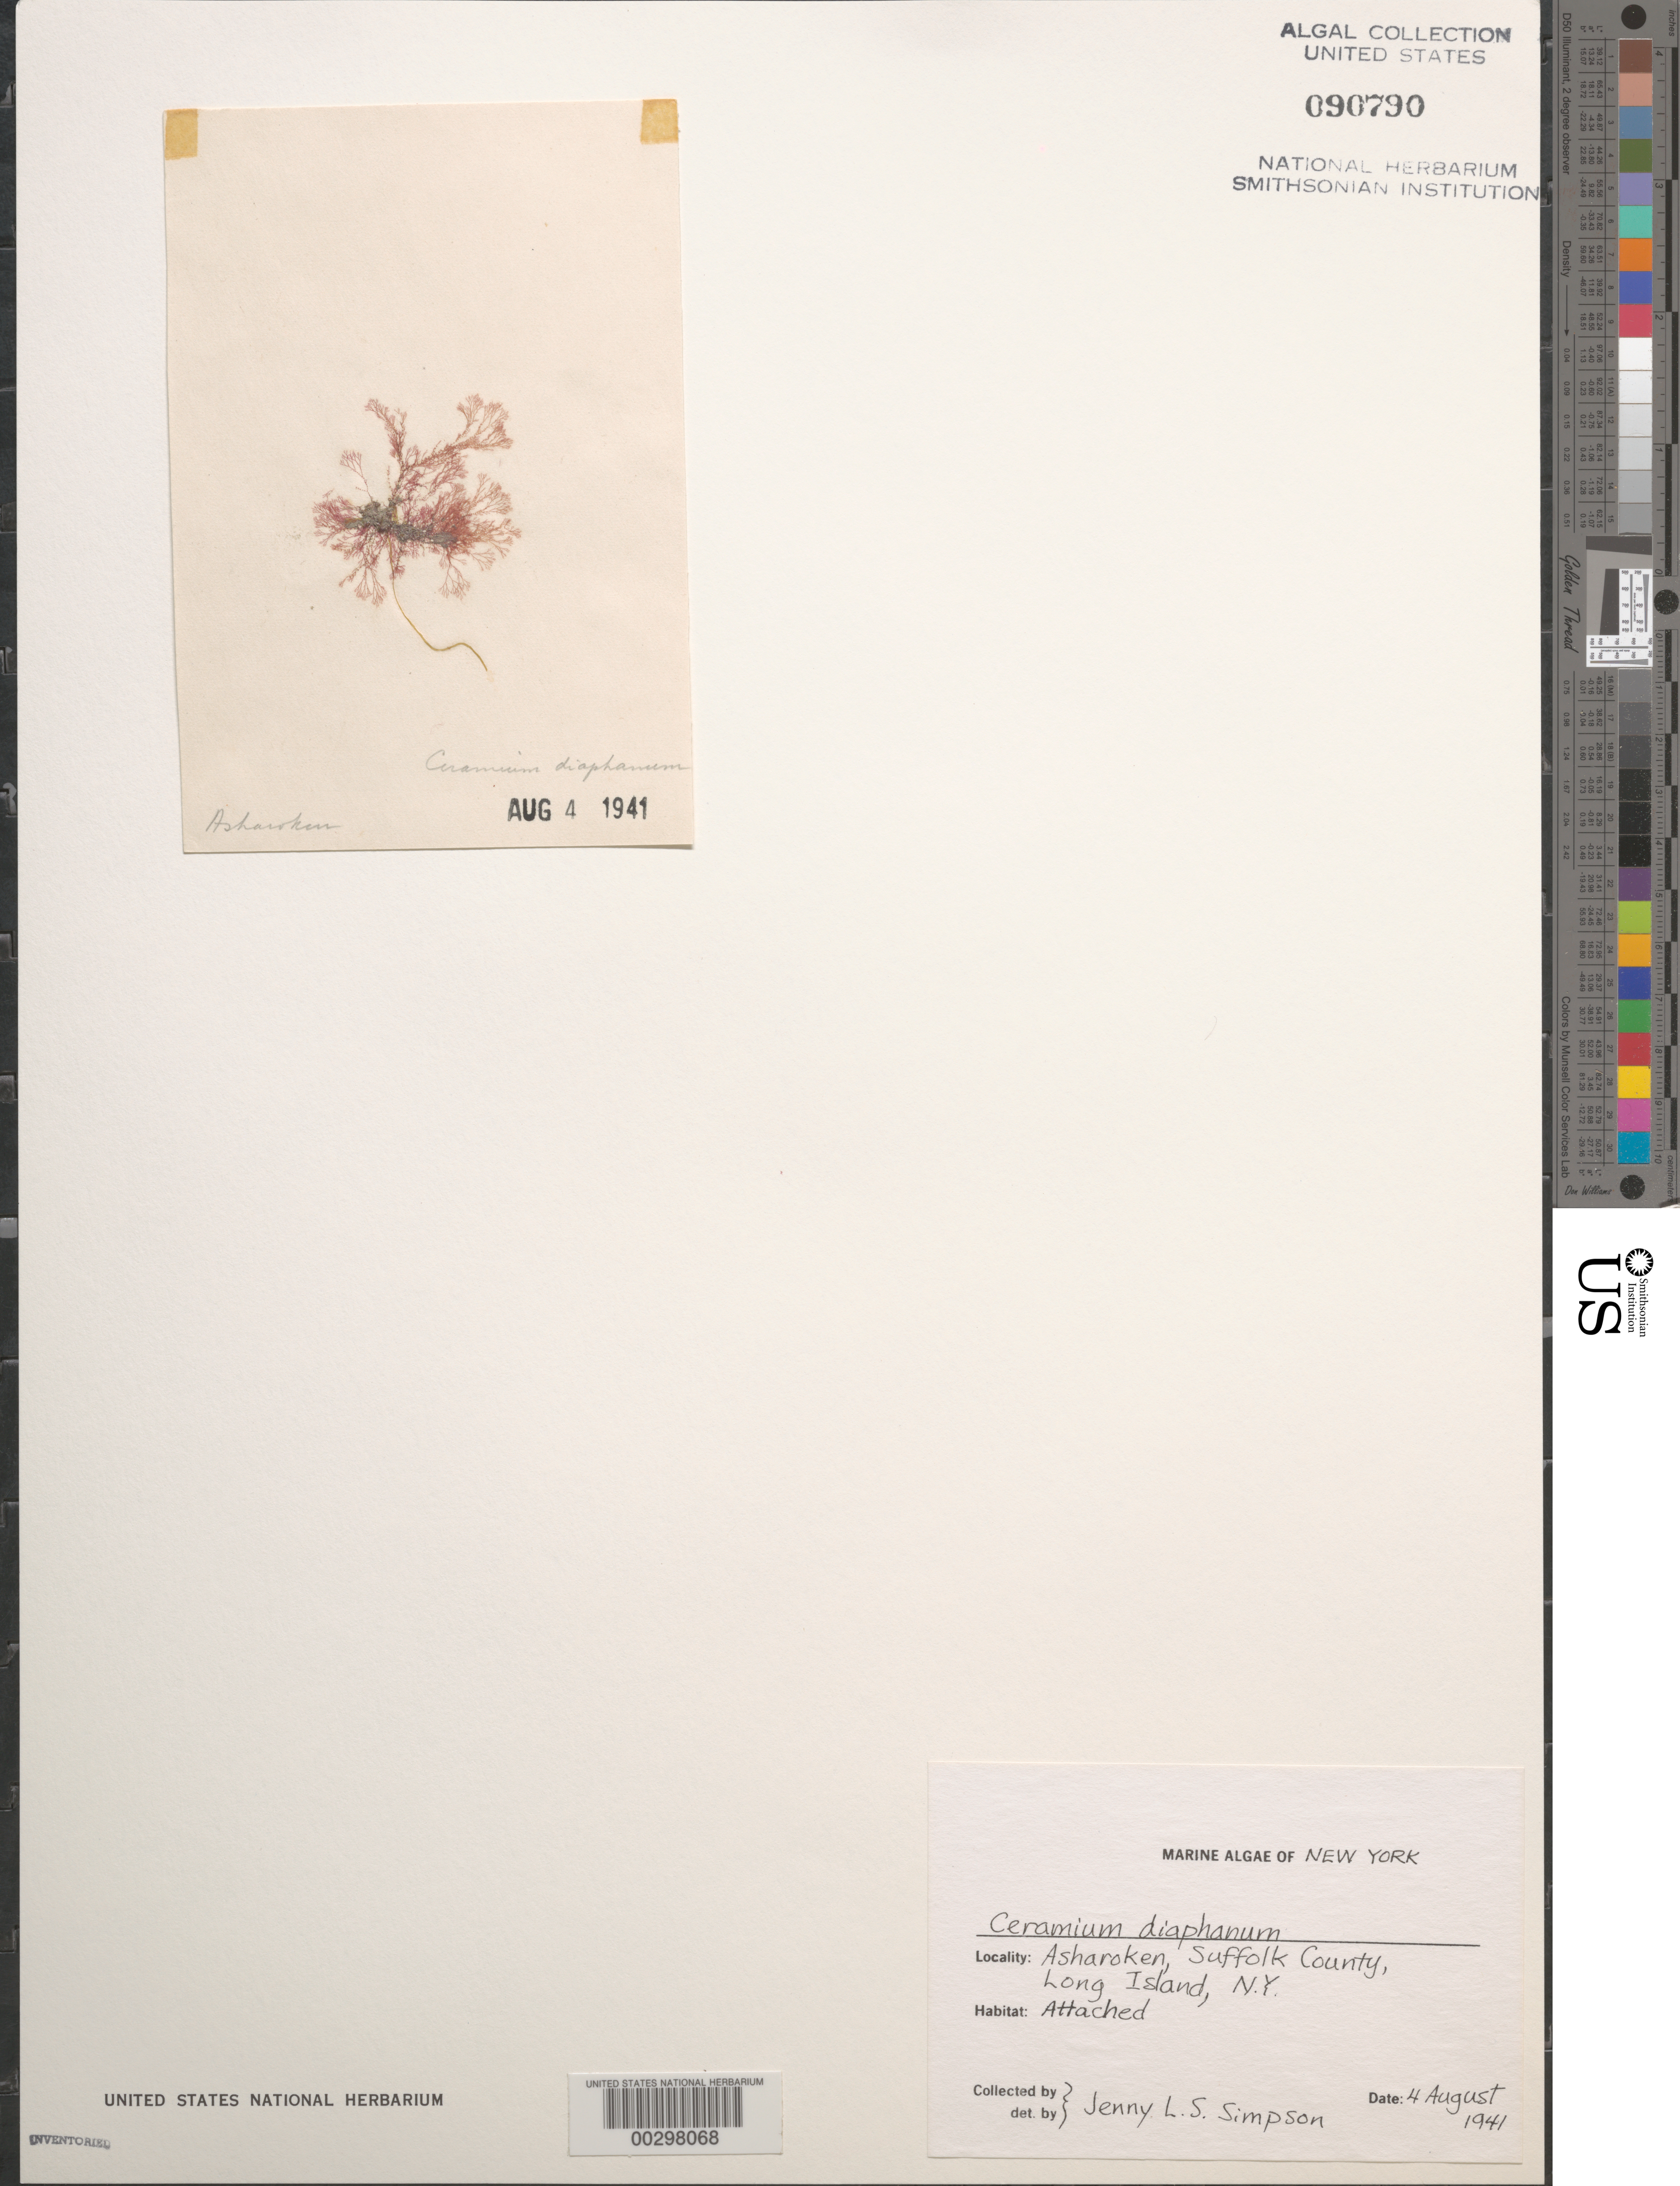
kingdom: Plantae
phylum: Rhodophyta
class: Florideophyceae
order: Ceramiales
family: Ceramiaceae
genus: Ceramium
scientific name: Ceramium diaphanum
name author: (Lightf.) Roth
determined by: Simpson, J. L. S.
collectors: J. Simpson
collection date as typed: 04 Aug 1941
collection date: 1941-08-04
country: United States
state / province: New York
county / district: Suffolk County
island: Long Island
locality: Asharoken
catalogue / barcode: US 90790